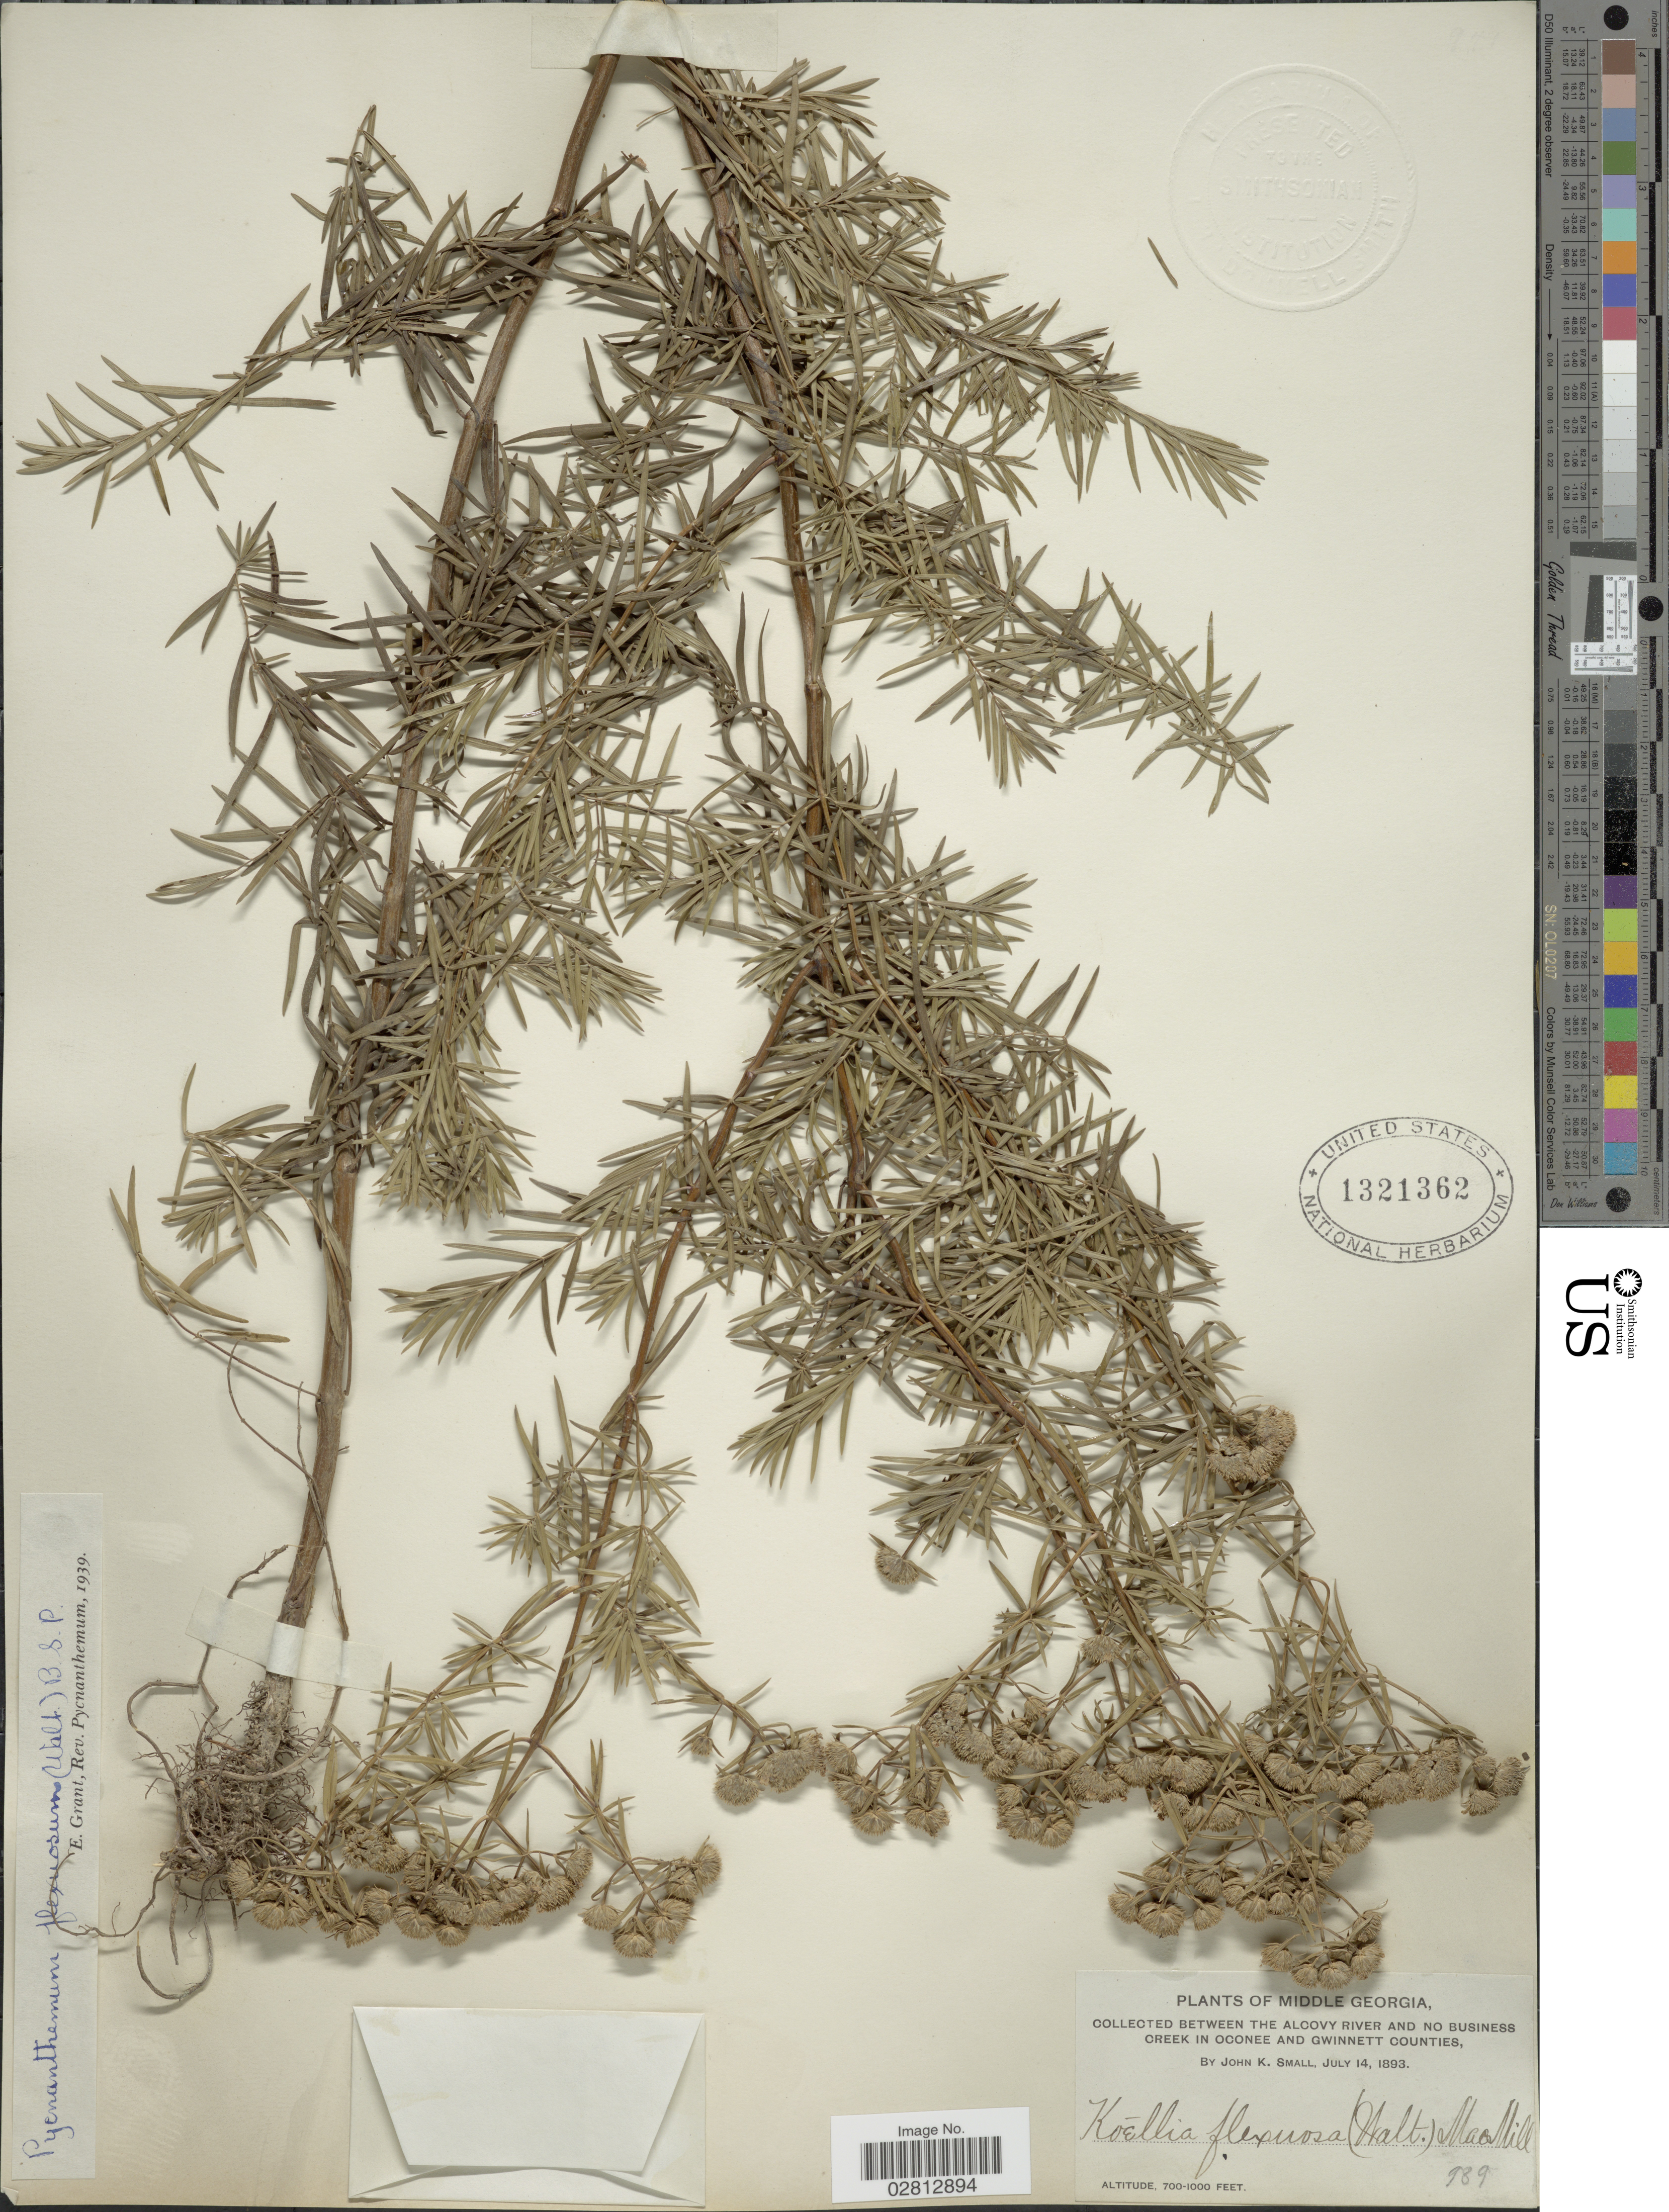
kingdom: Plantae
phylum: Tracheophyta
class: Magnoliopsida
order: Lamiales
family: Lamiaceae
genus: Pycnanthemum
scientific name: Pycnanthemum tenuifolium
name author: Schrad.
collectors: J. K. Small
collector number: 989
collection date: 1893-07-14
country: United States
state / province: Georgia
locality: Middle Georgia. Between the Alcovy River and No Business Creek in Oconee and Gwinnett Counties.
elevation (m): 213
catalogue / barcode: US 1321362